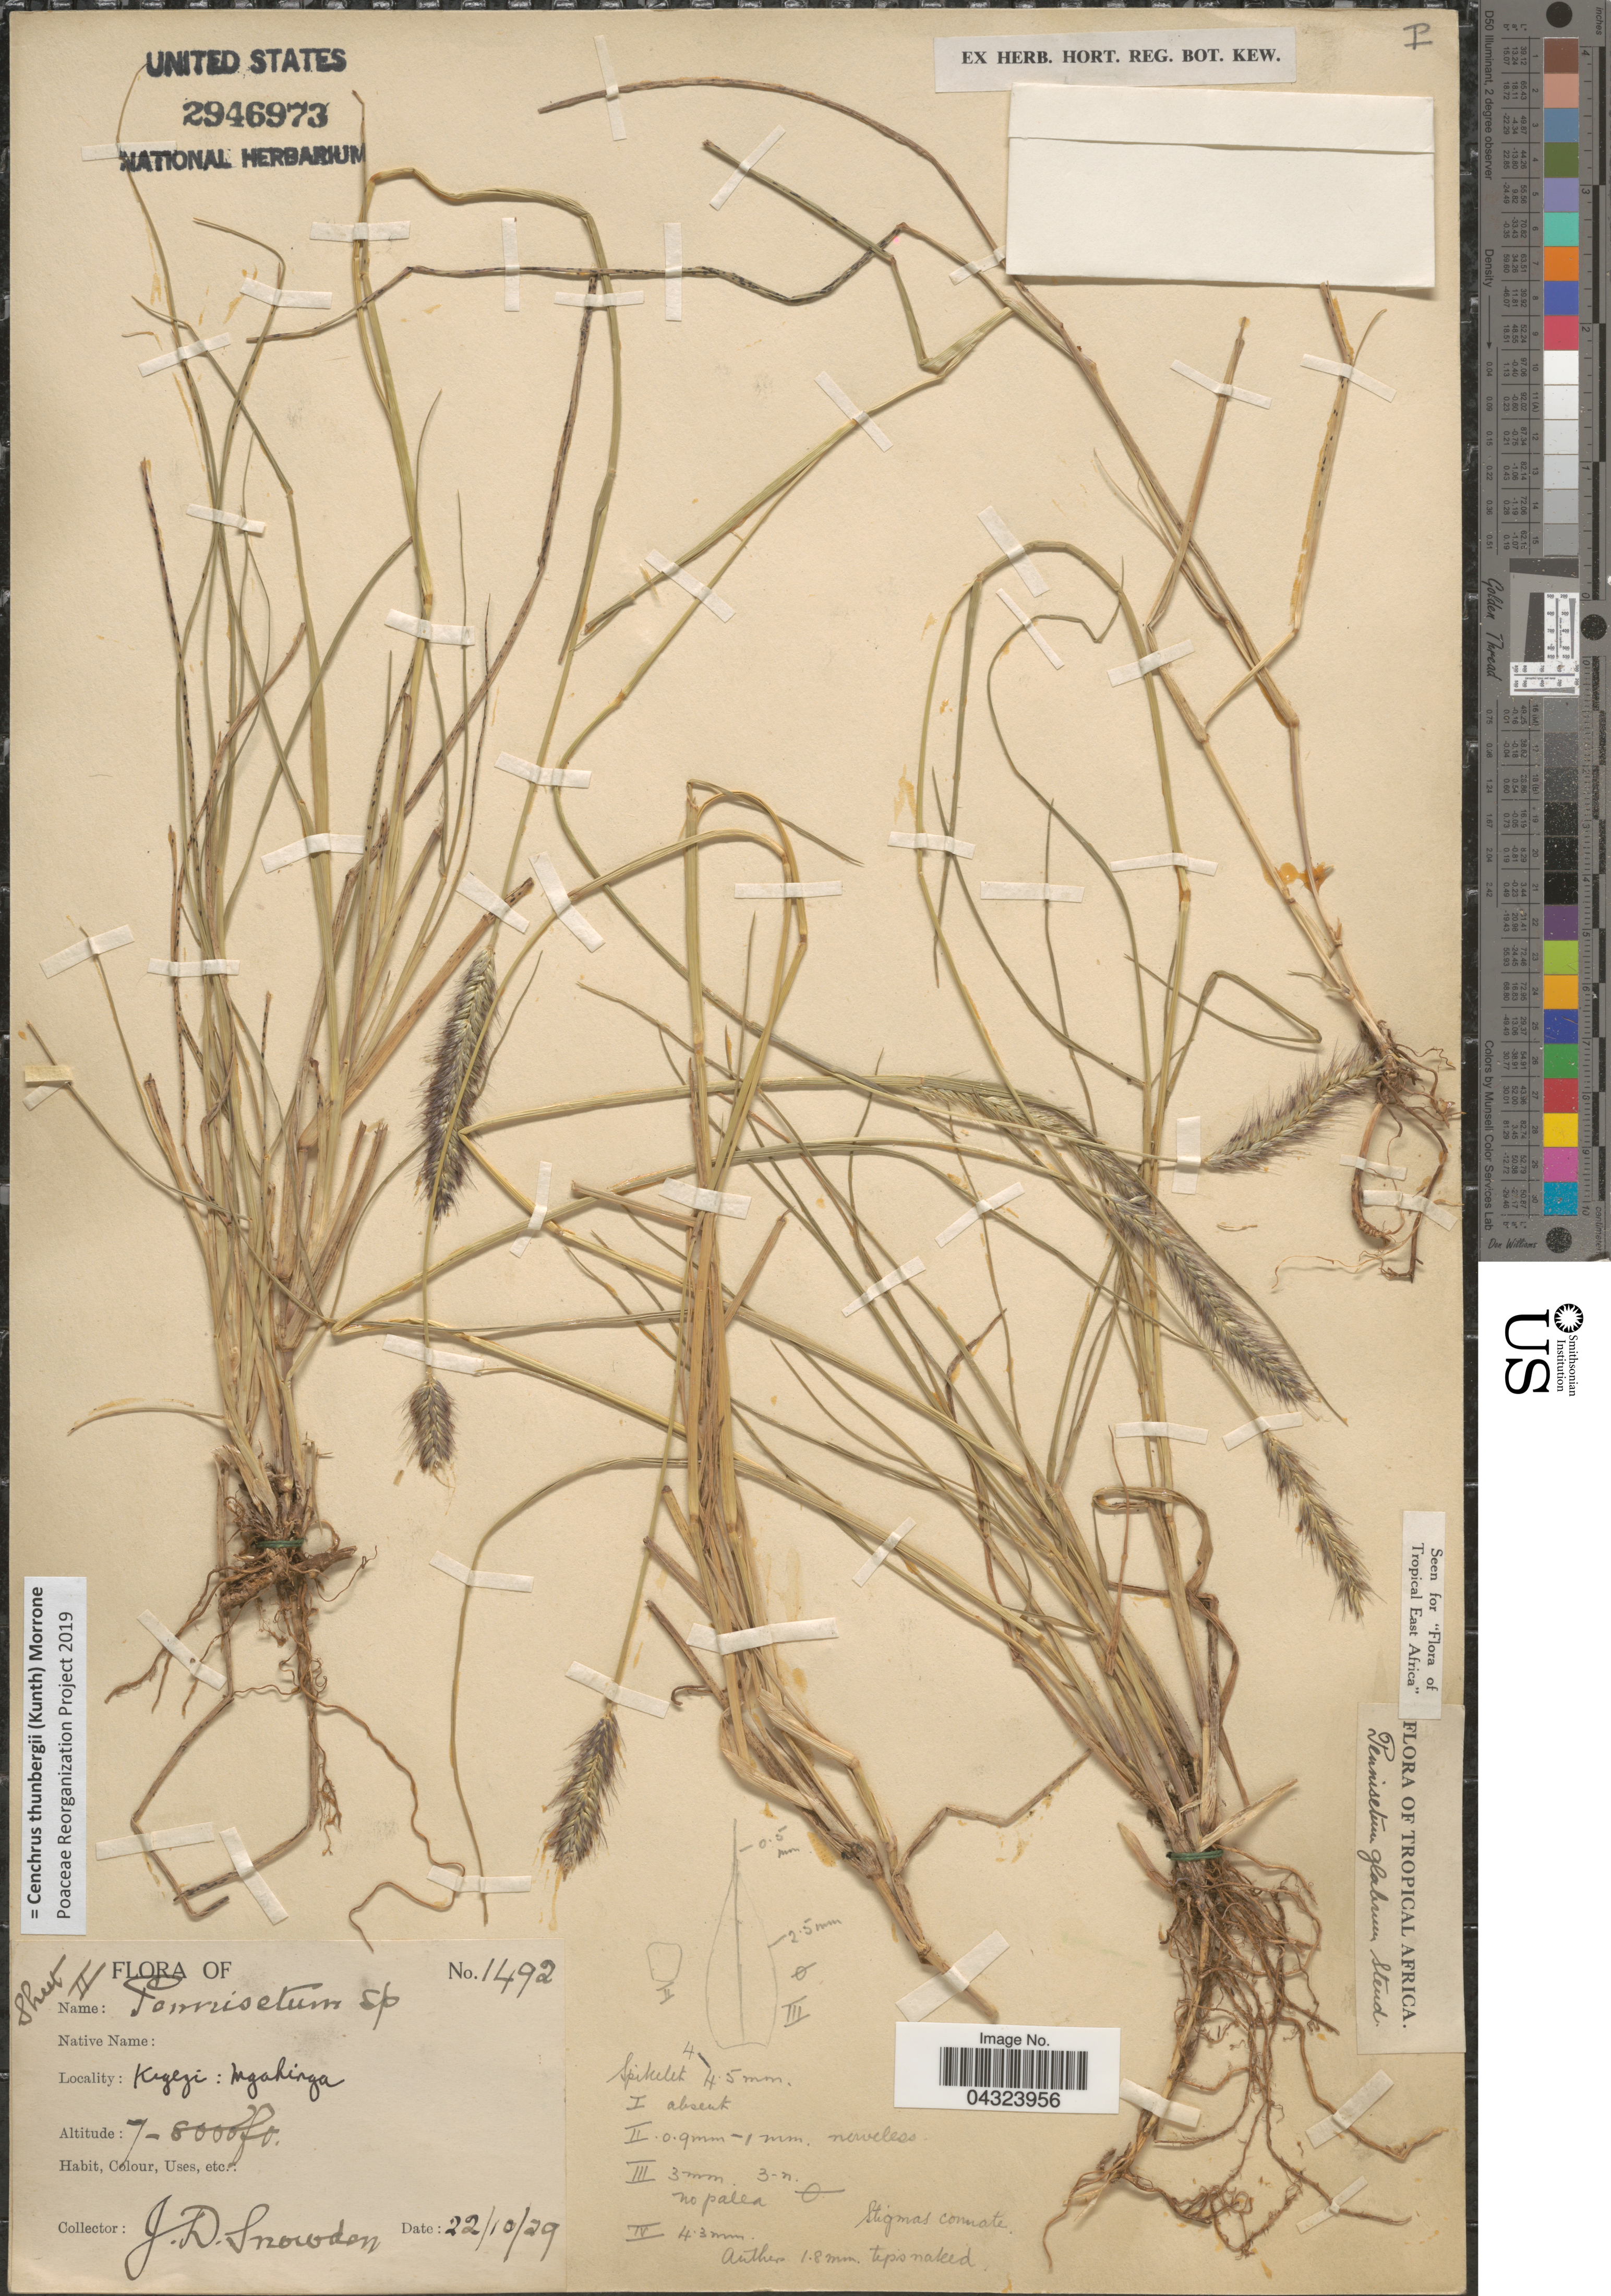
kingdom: Plantae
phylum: Tracheophyta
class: Liliopsida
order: Poales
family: Poaceae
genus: Cenchrus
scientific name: Cenchrus thunbergii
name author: (Kunth) Morrone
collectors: J. Snowden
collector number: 1492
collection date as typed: Transcribed d/m/y: 22/10/29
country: Uganda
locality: Kigezi: Mgahinga.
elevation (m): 2134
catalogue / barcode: US 2946973